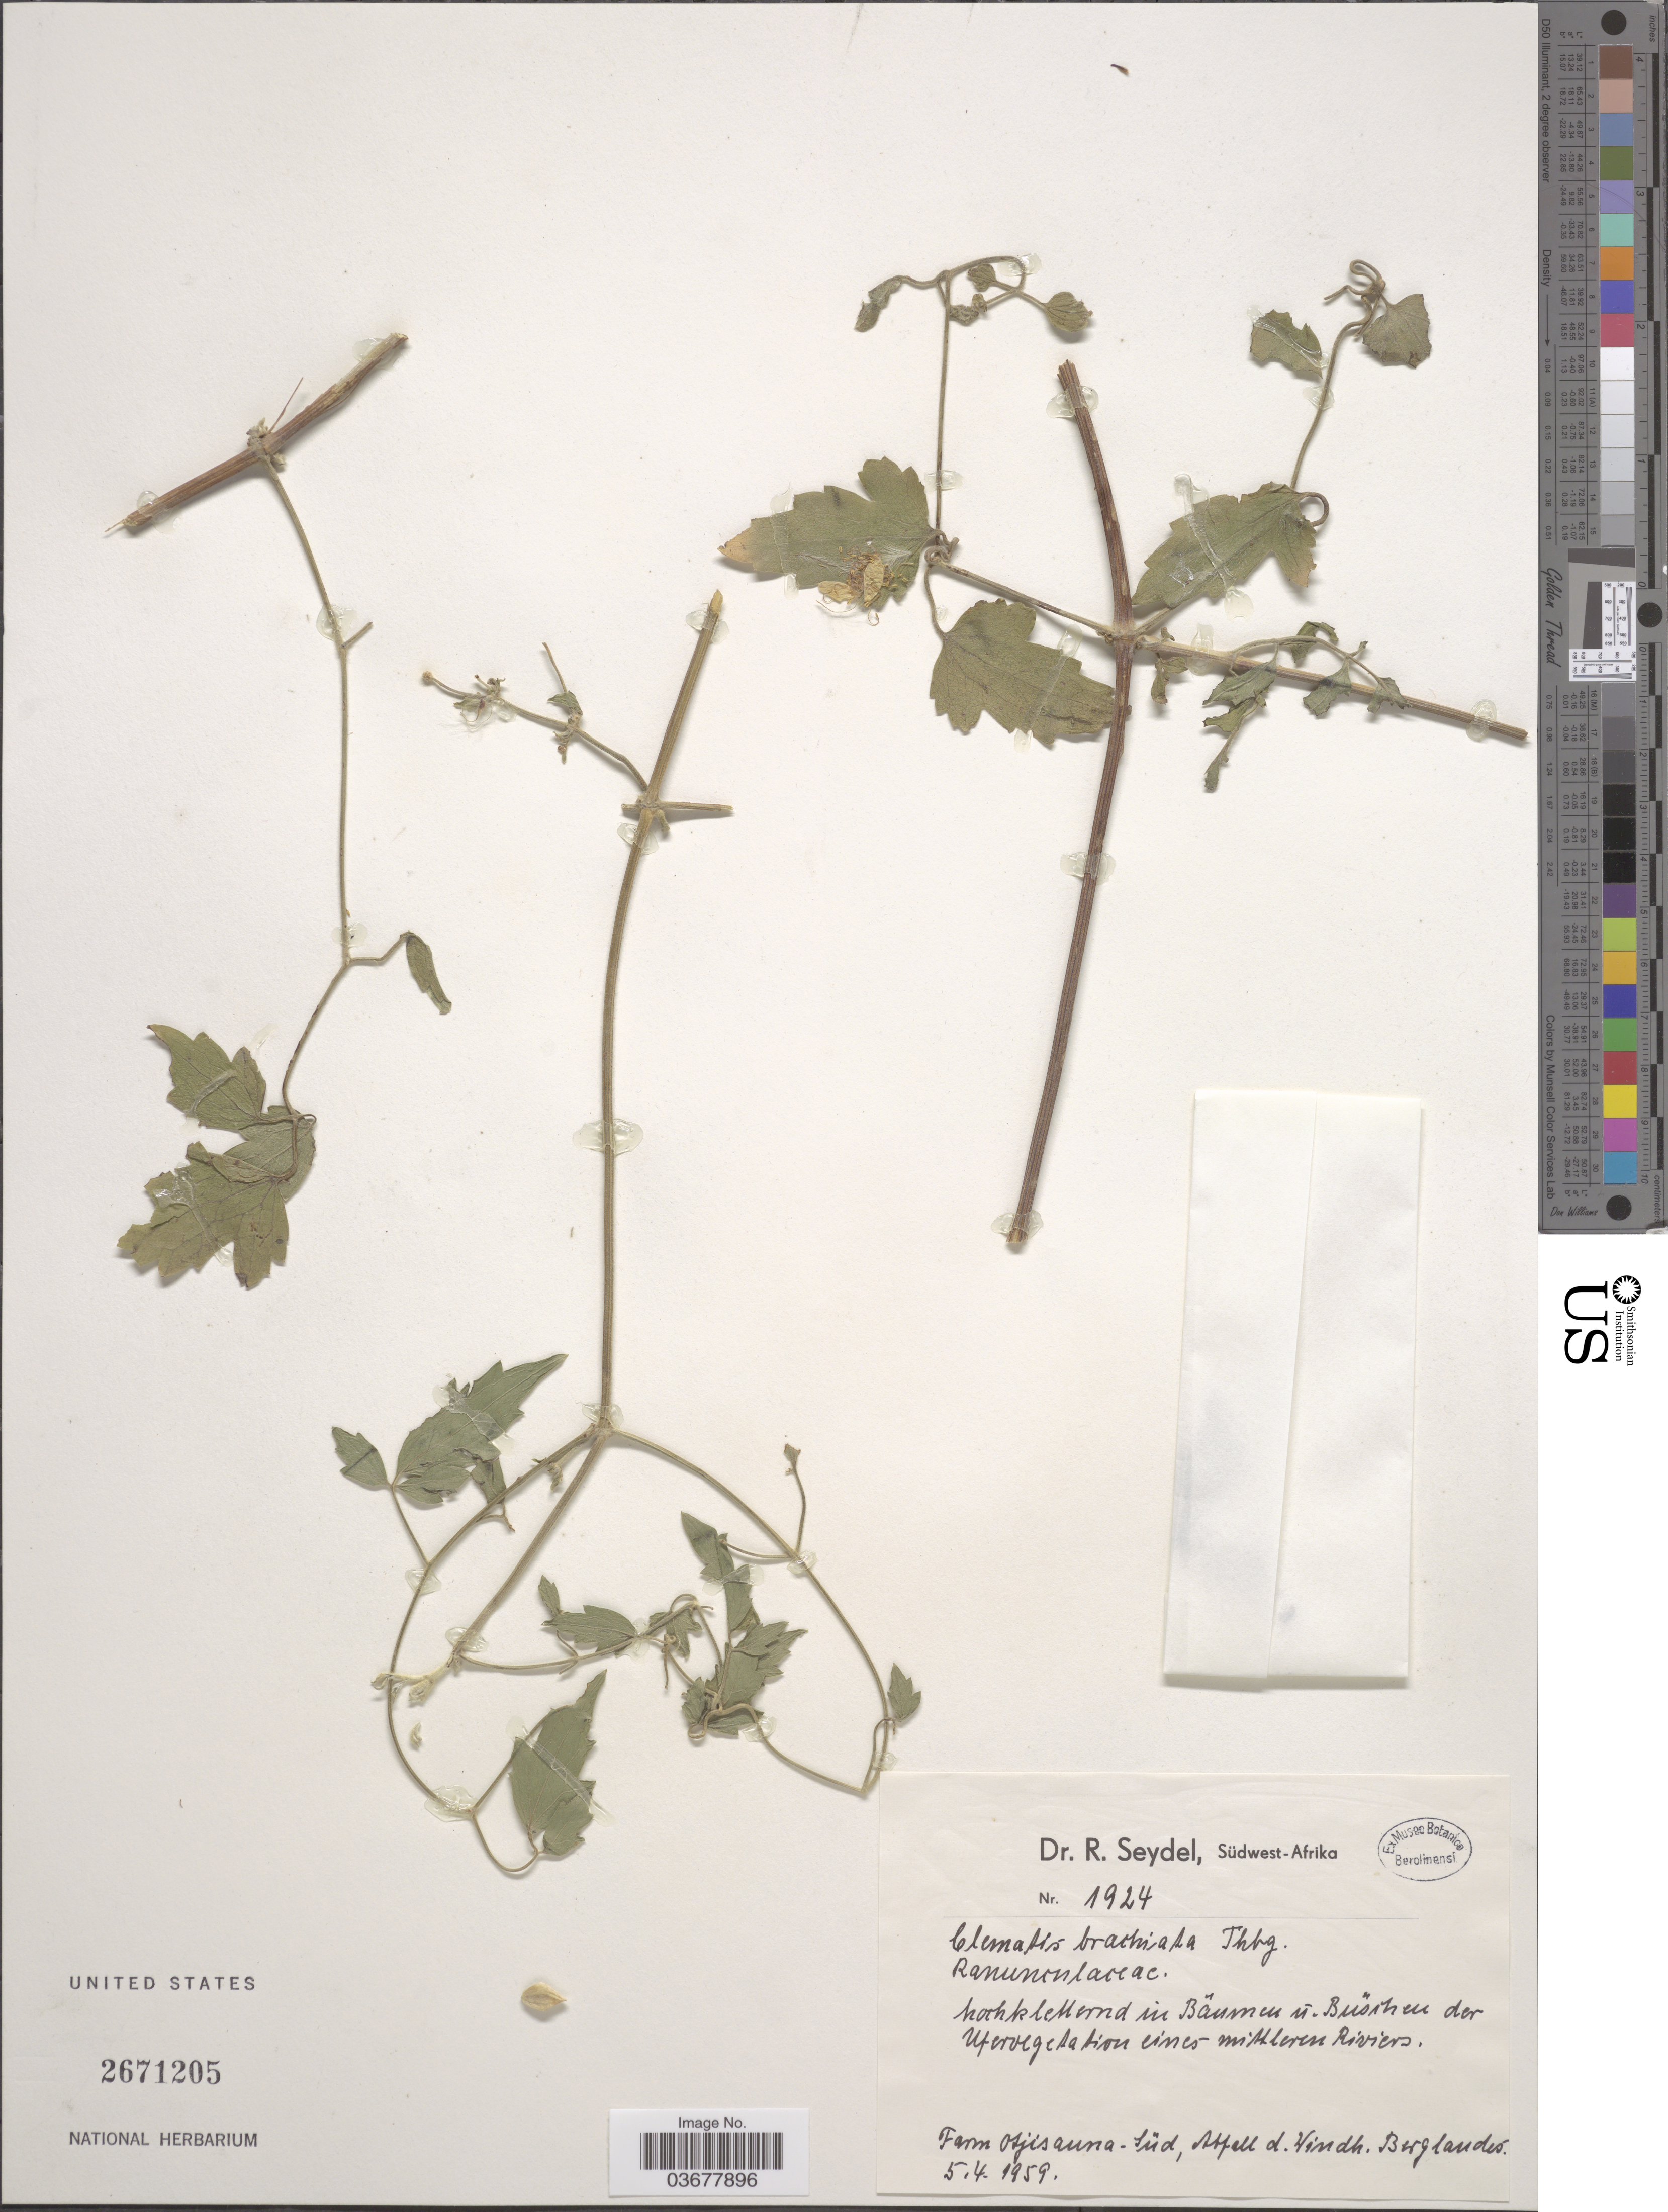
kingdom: Plantae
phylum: Tracheophyta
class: Magnoliopsida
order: Ranunculales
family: Ranunculaceae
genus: Clematis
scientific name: Clematis brachiata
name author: Thunb.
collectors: R. Seydel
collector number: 1924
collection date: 1959-04-05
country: Namibia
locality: Südwest-Afrika. Farm Otjisauna - Süd, Abfell d. Windh. Berglandes.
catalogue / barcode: US 2671205